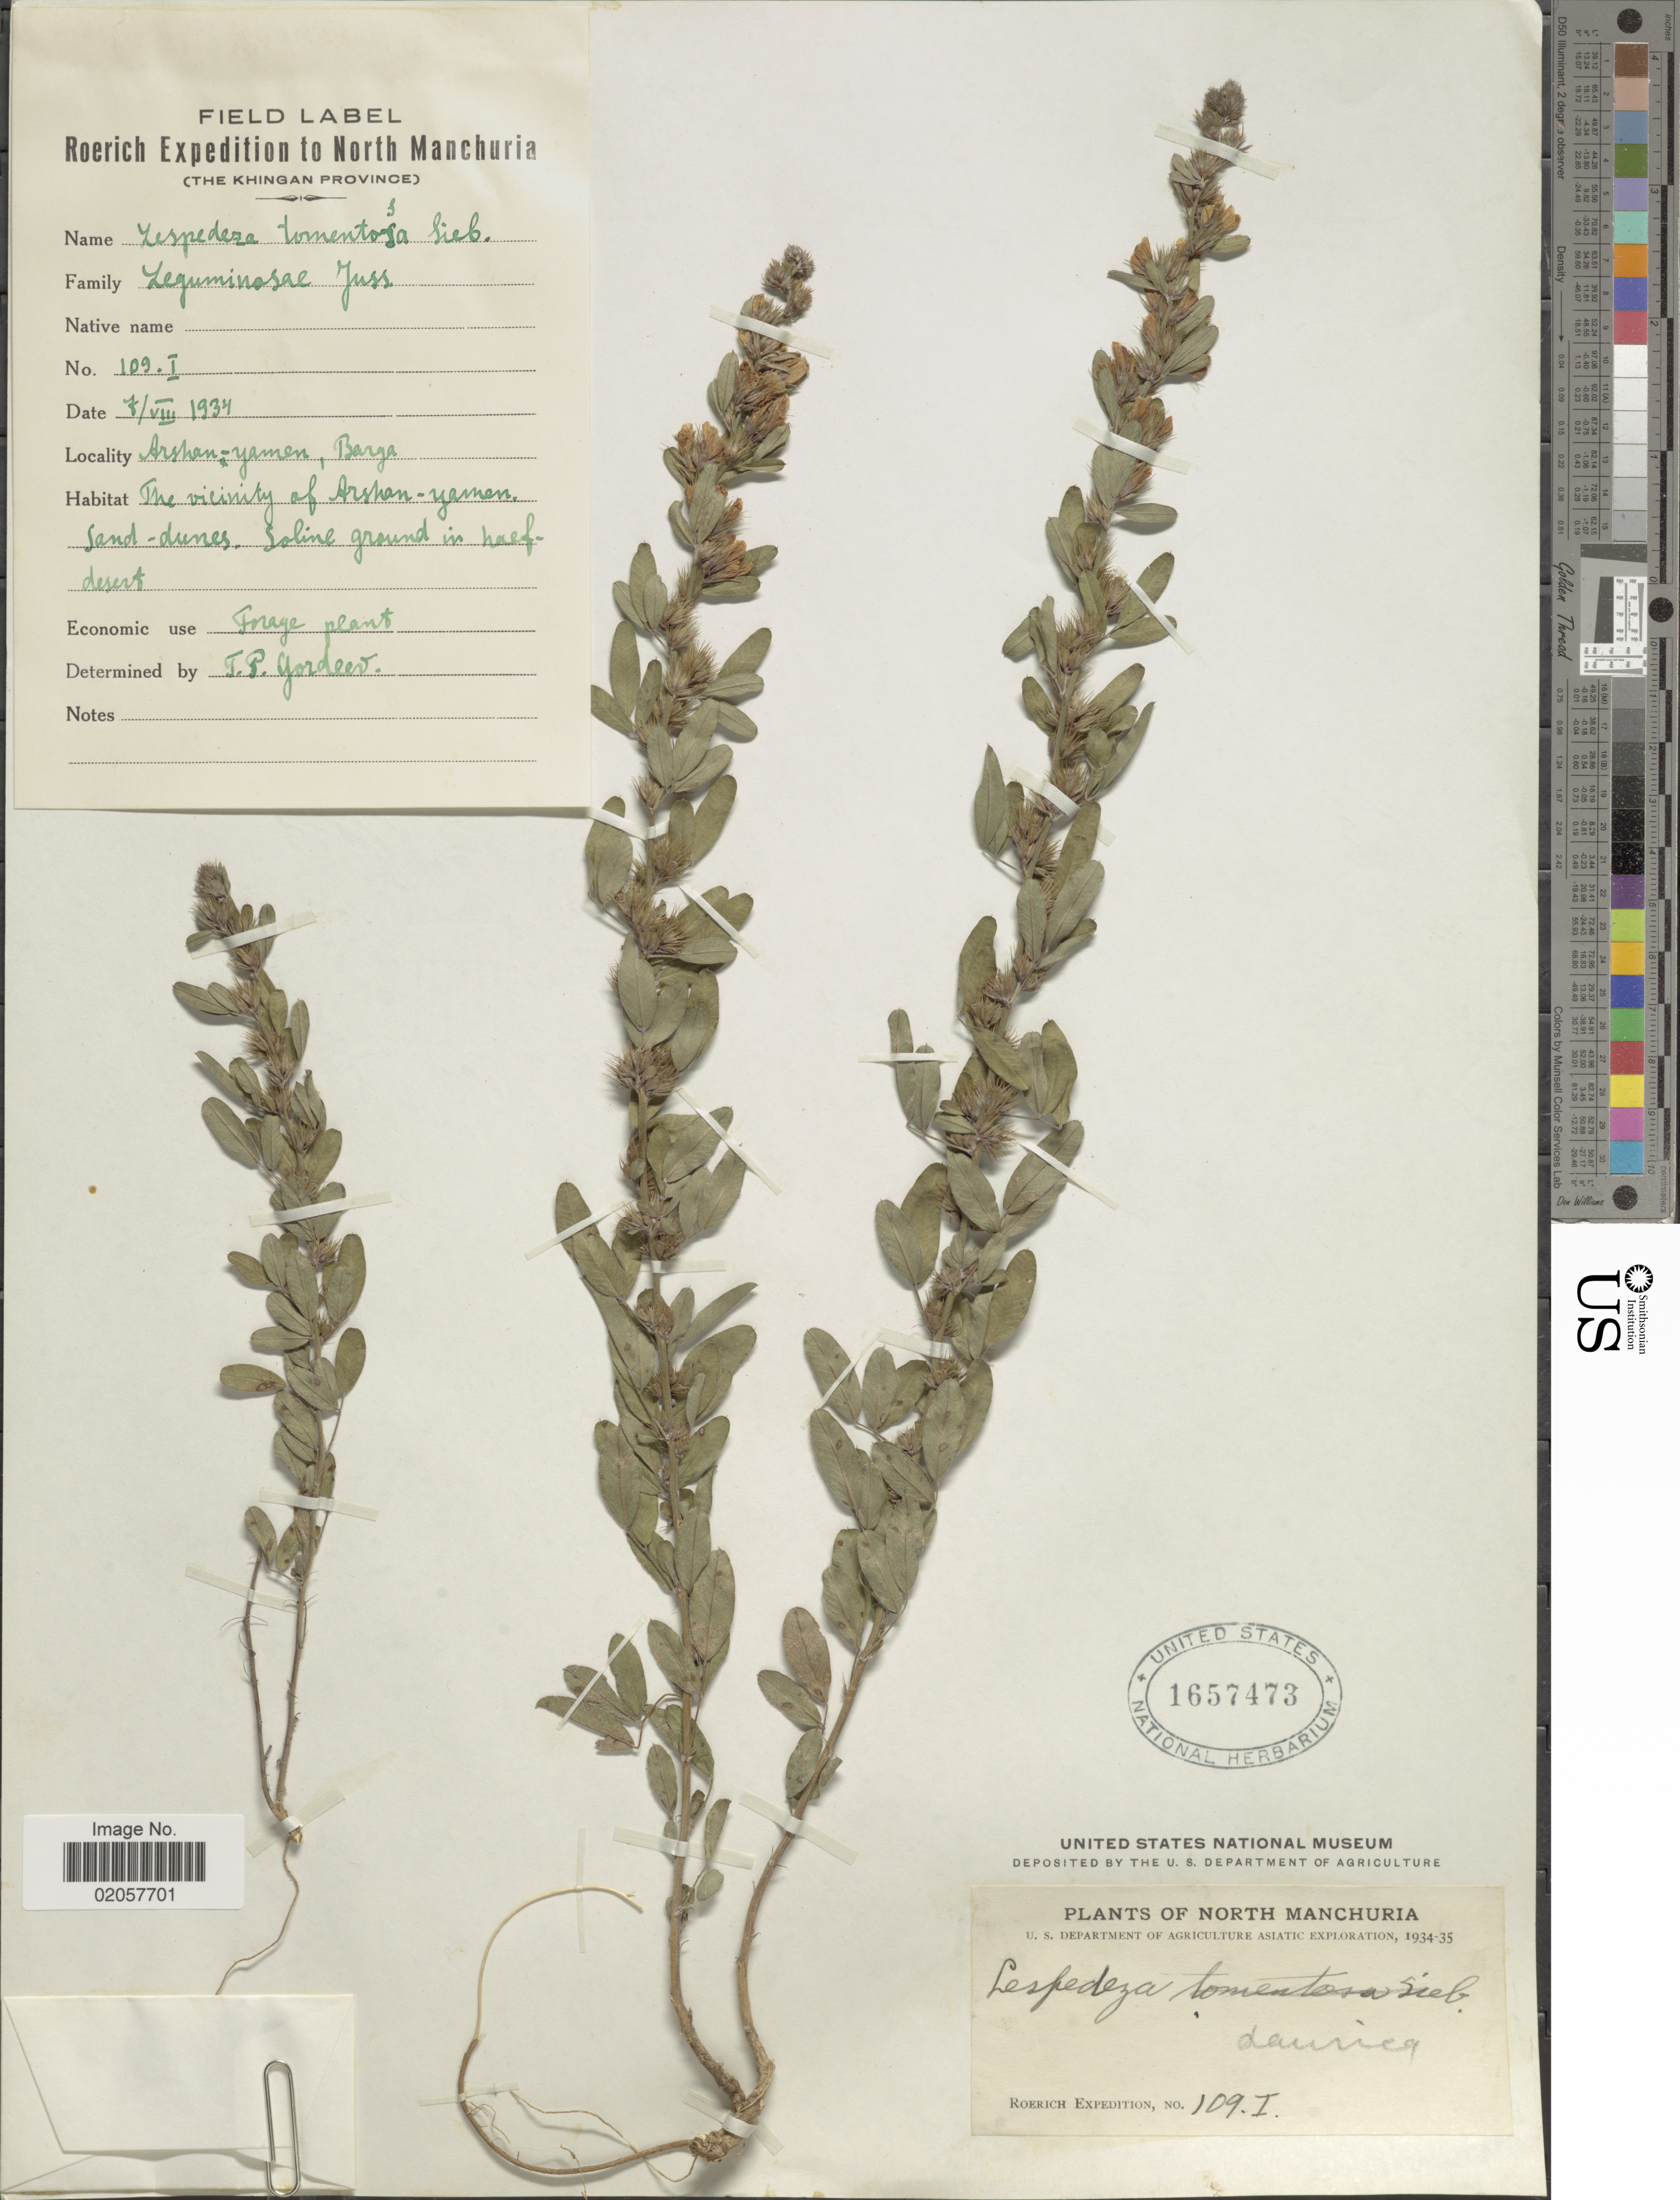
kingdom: Plantae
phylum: Tracheophyta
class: Magnoliopsida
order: Fabales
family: Fabaceae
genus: Lespedeza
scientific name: Lespedeza davurica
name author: (Laxm.) Schindl.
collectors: Roerich Expedition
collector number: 109/1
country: China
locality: North Manchuria, (The Kingan Province), Arhan-Yamen, Barga, the vicinity of Arhsen-yamen, sand-dunes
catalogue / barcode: US 1657473